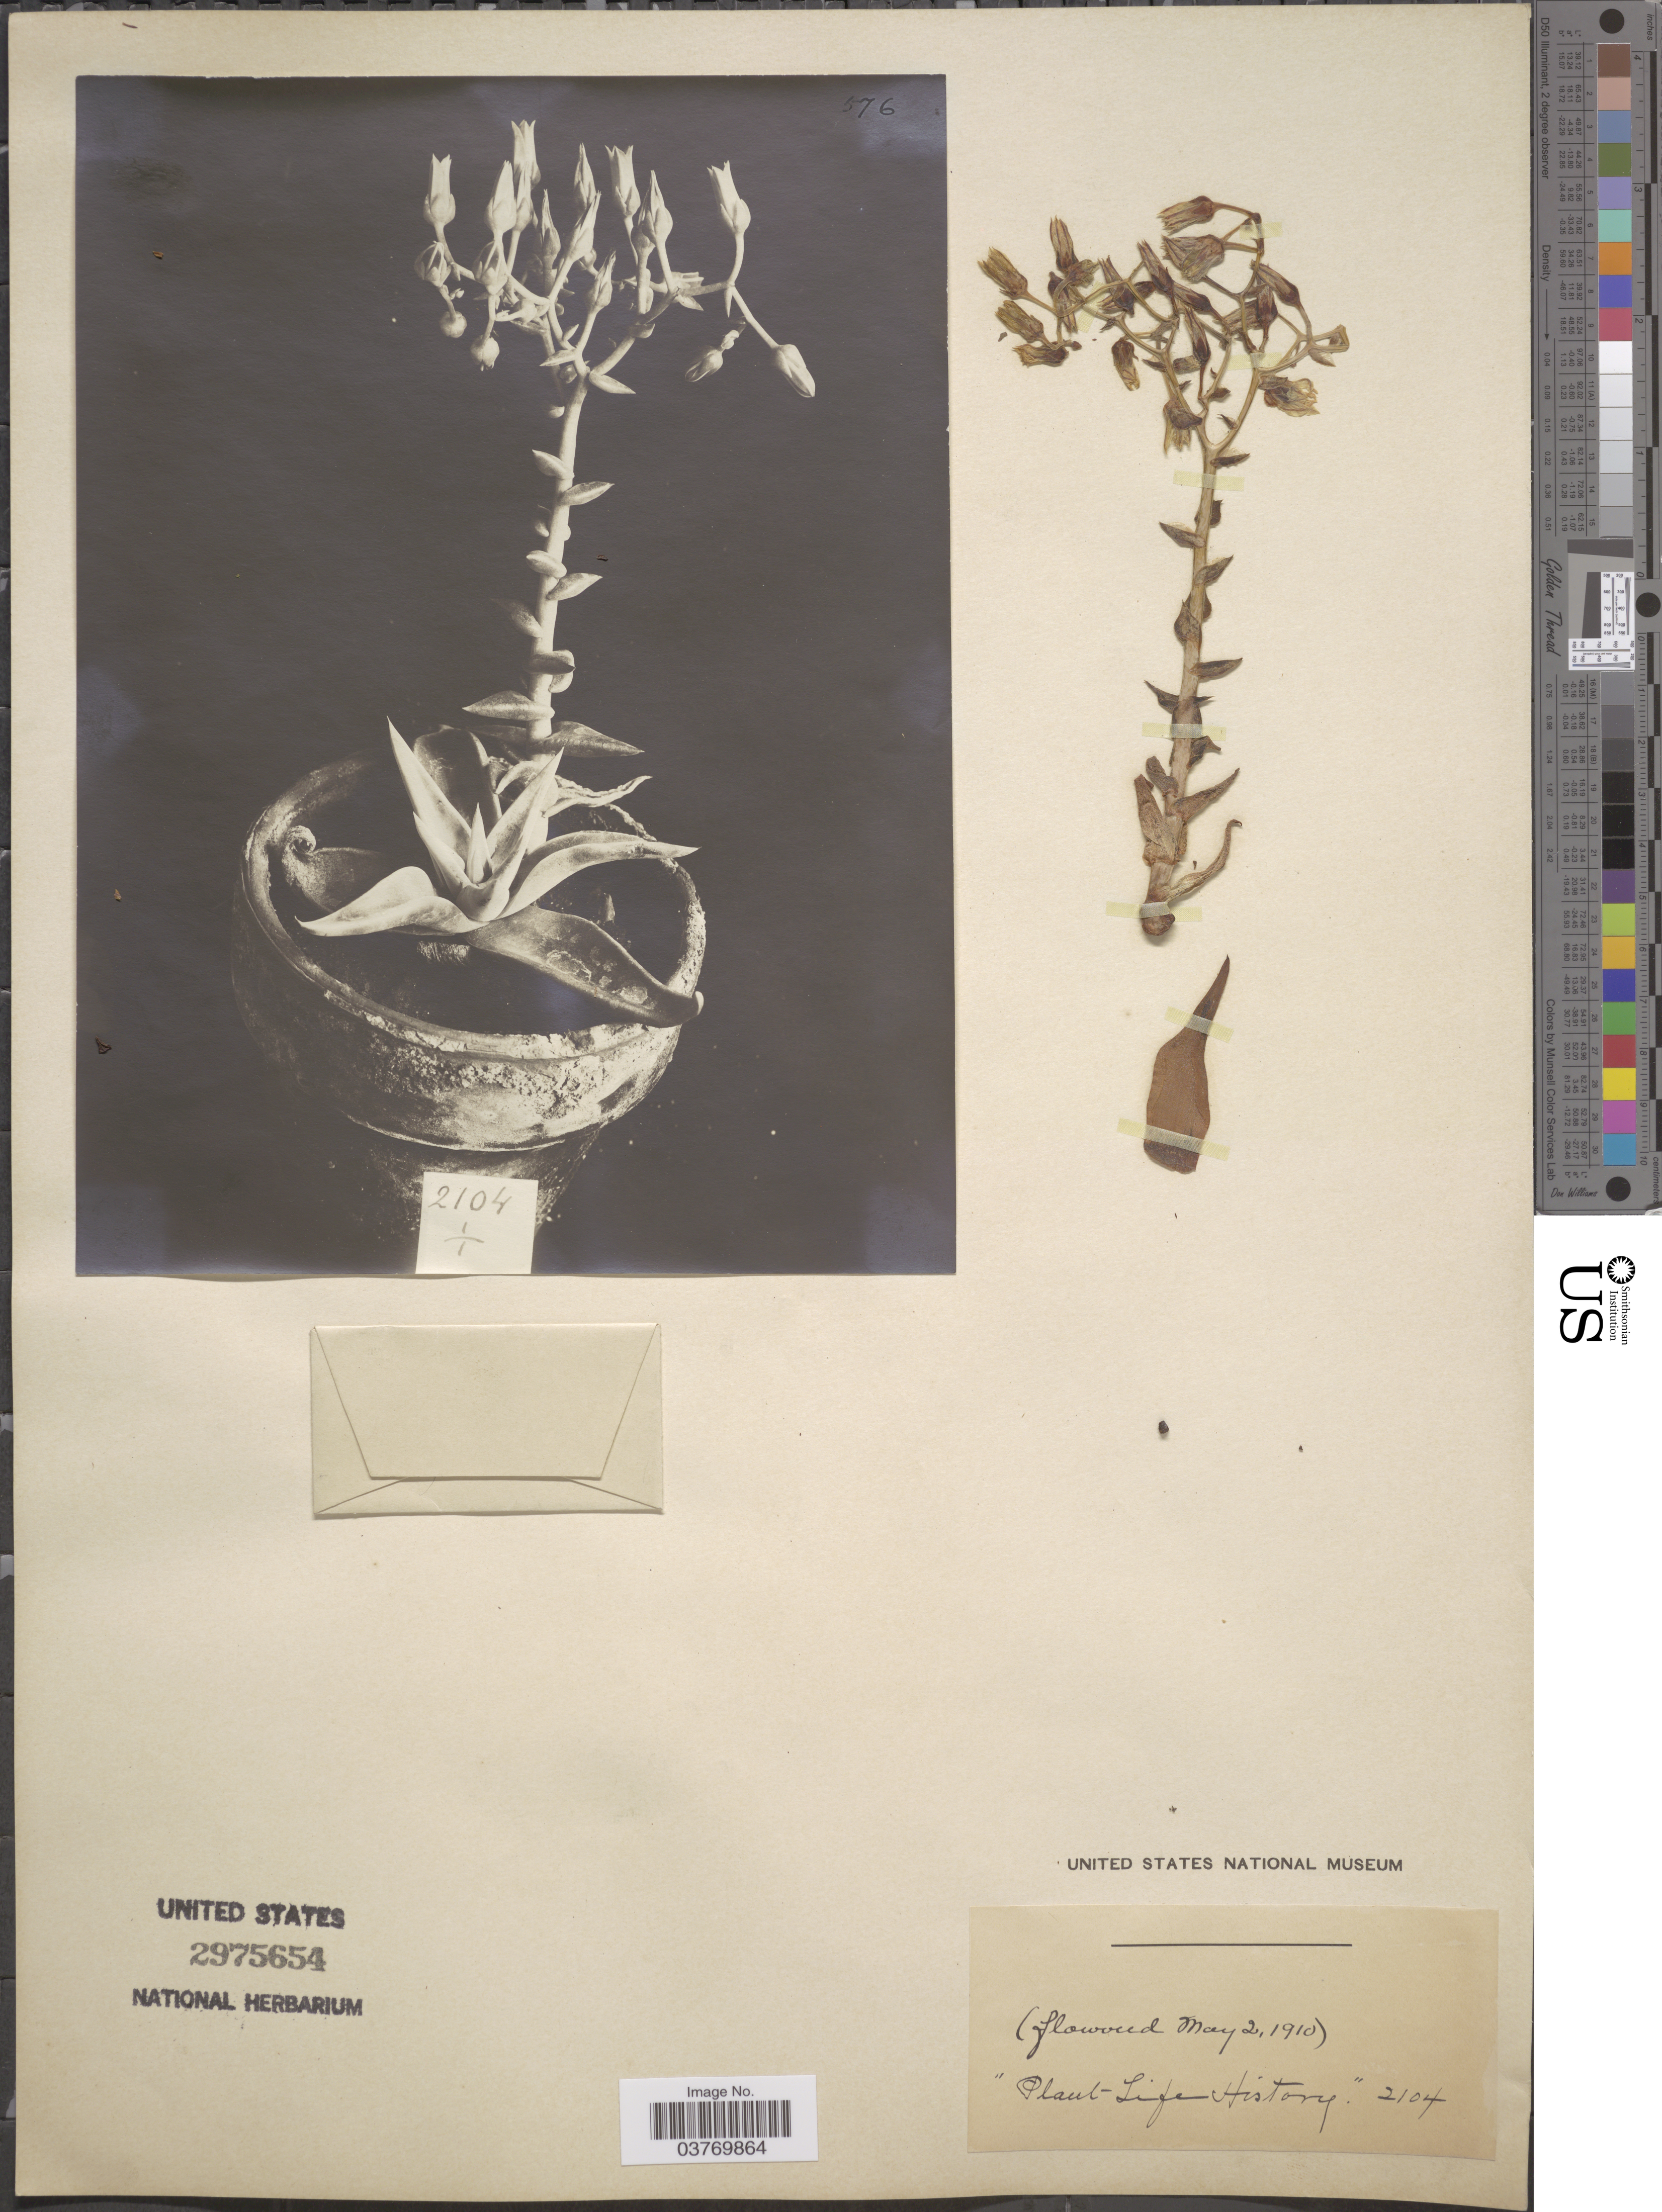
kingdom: Plantae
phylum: Tracheophyta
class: Magnoliopsida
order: Saxifragales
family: Crassulaceae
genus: Dudleya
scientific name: Dudleya sp.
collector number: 2104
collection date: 1910-05-02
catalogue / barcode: US 2975654